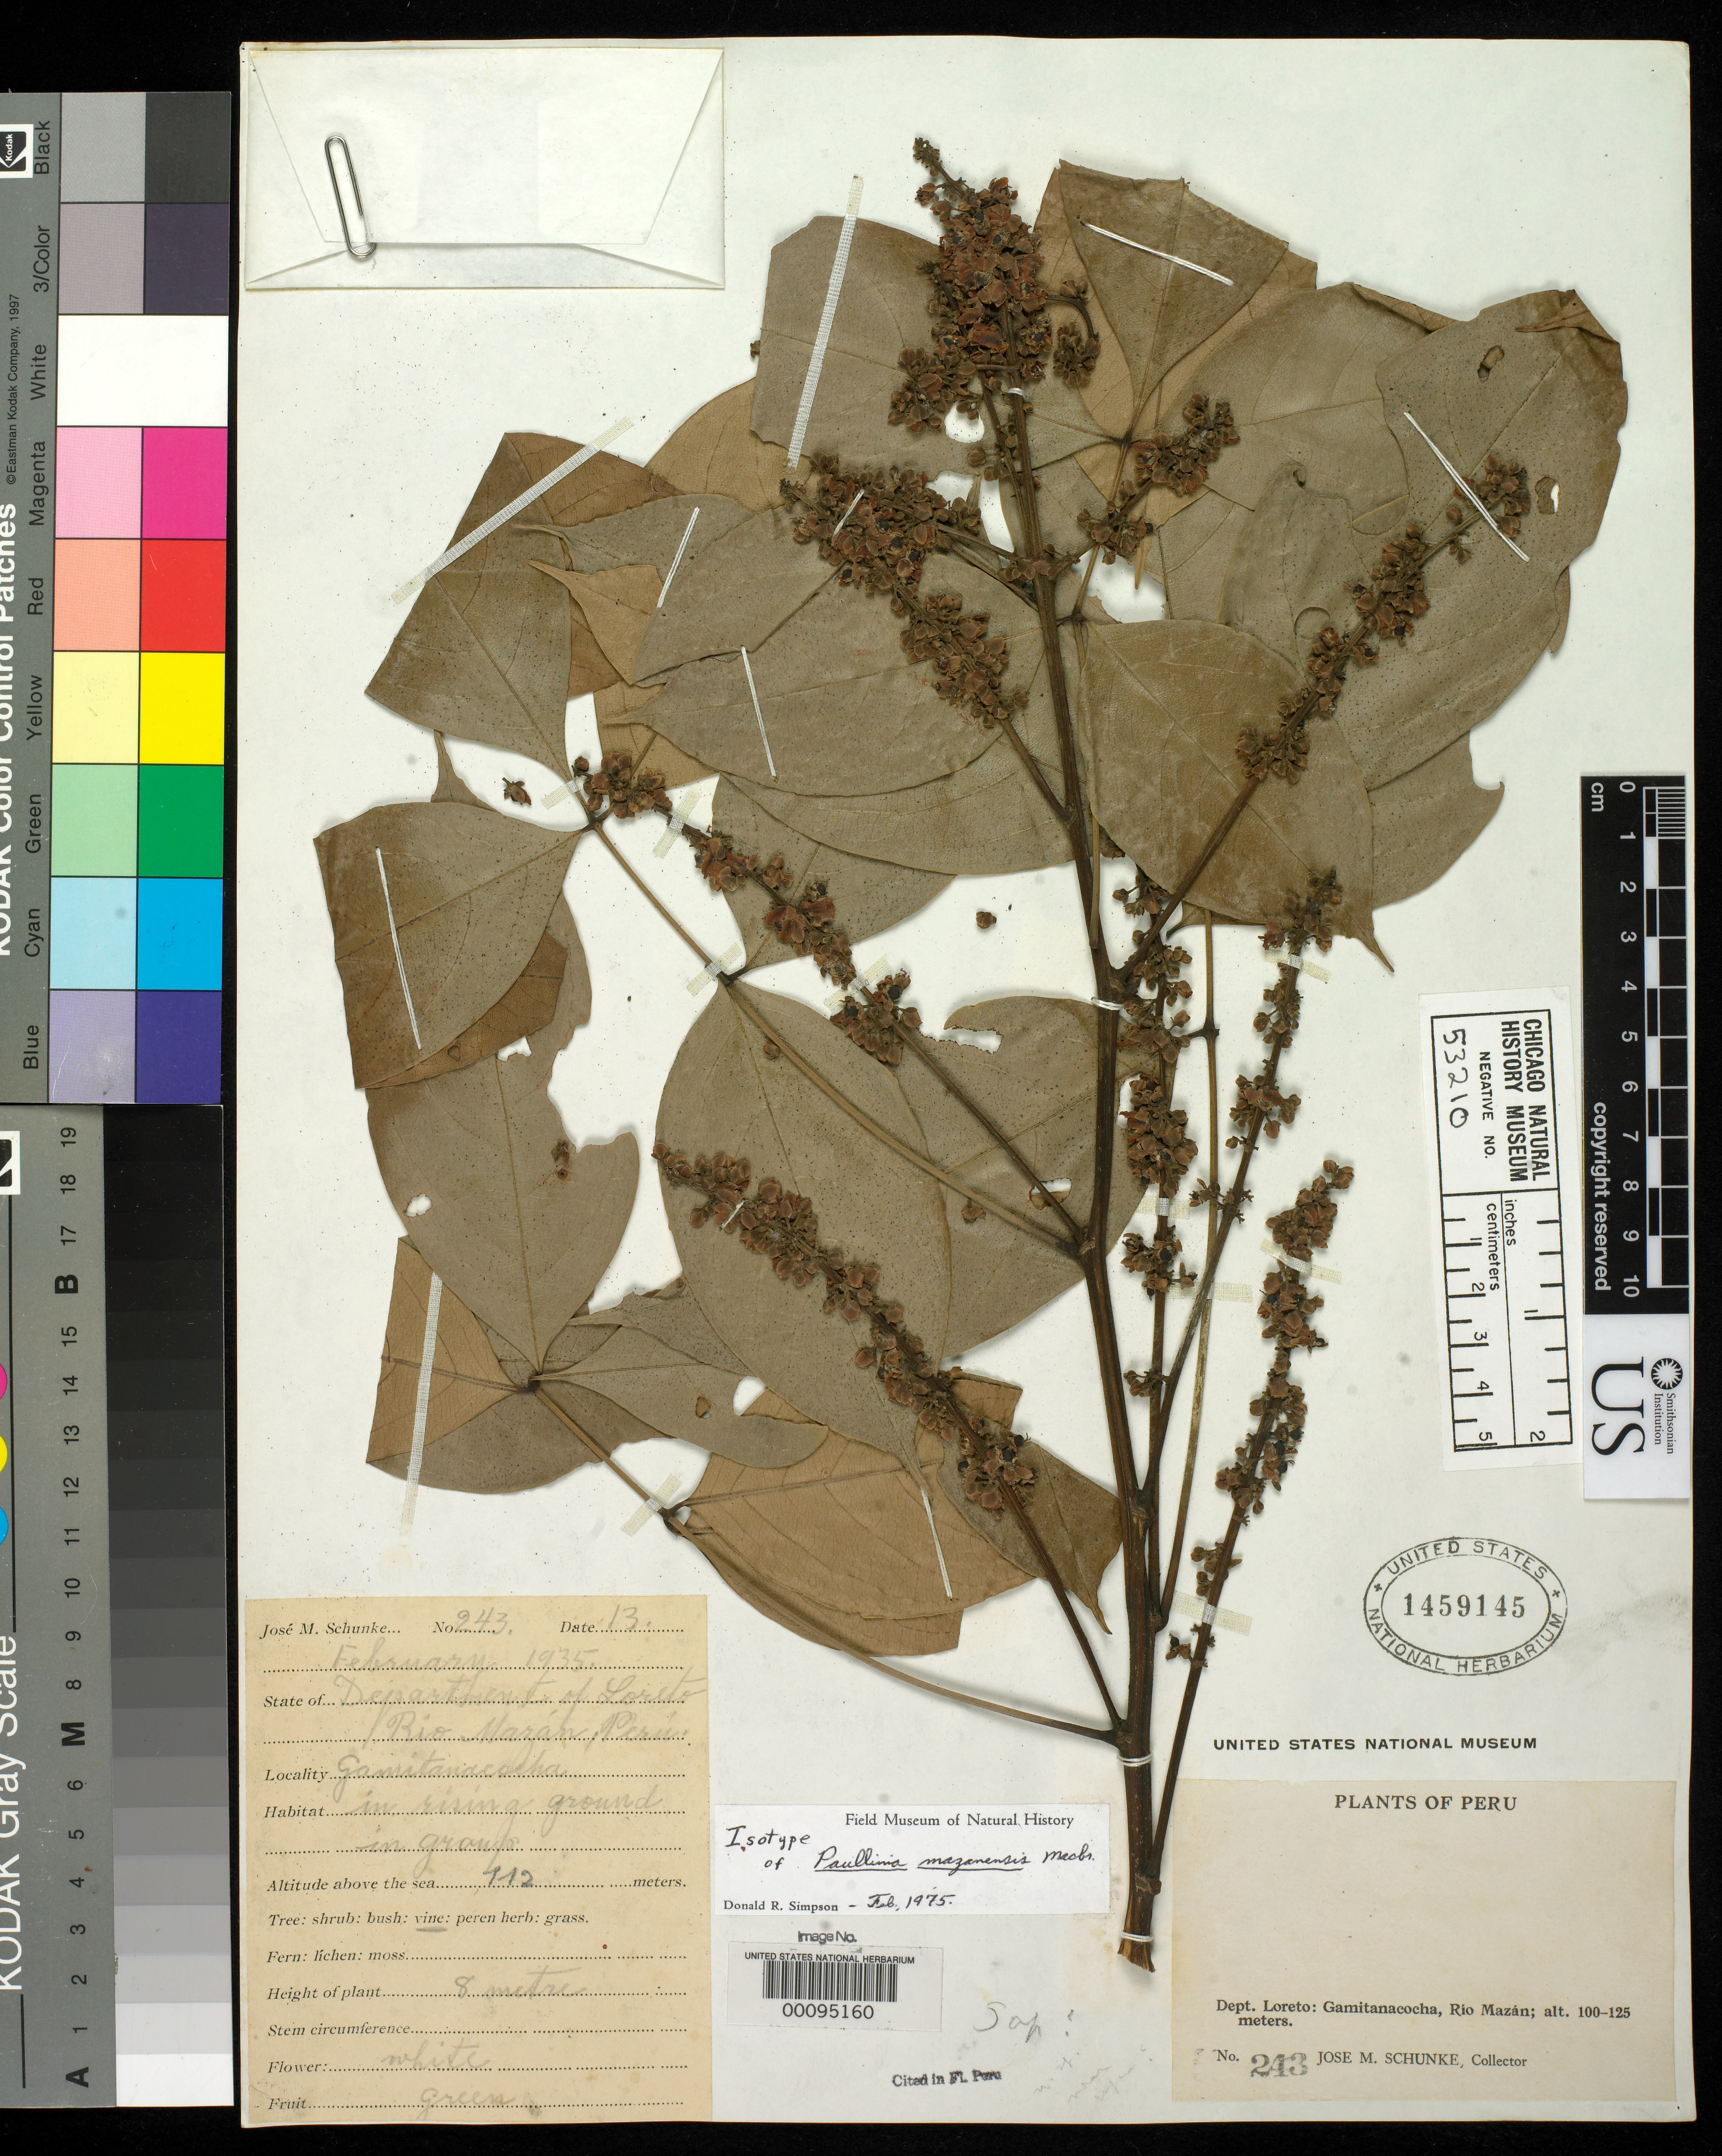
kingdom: Plantae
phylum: Tracheophyta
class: Magnoliopsida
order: Sapindales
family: Sapindaceae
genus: Paullinia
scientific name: Paullinia mazanensis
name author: J.F. Macbr.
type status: Isotype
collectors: J. M. Schunke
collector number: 243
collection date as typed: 13 Feb 1935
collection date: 1935-02-13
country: Peru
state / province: Loreto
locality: Rio Mazan, Gamitanacoeha.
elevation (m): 112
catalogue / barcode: US 1459145